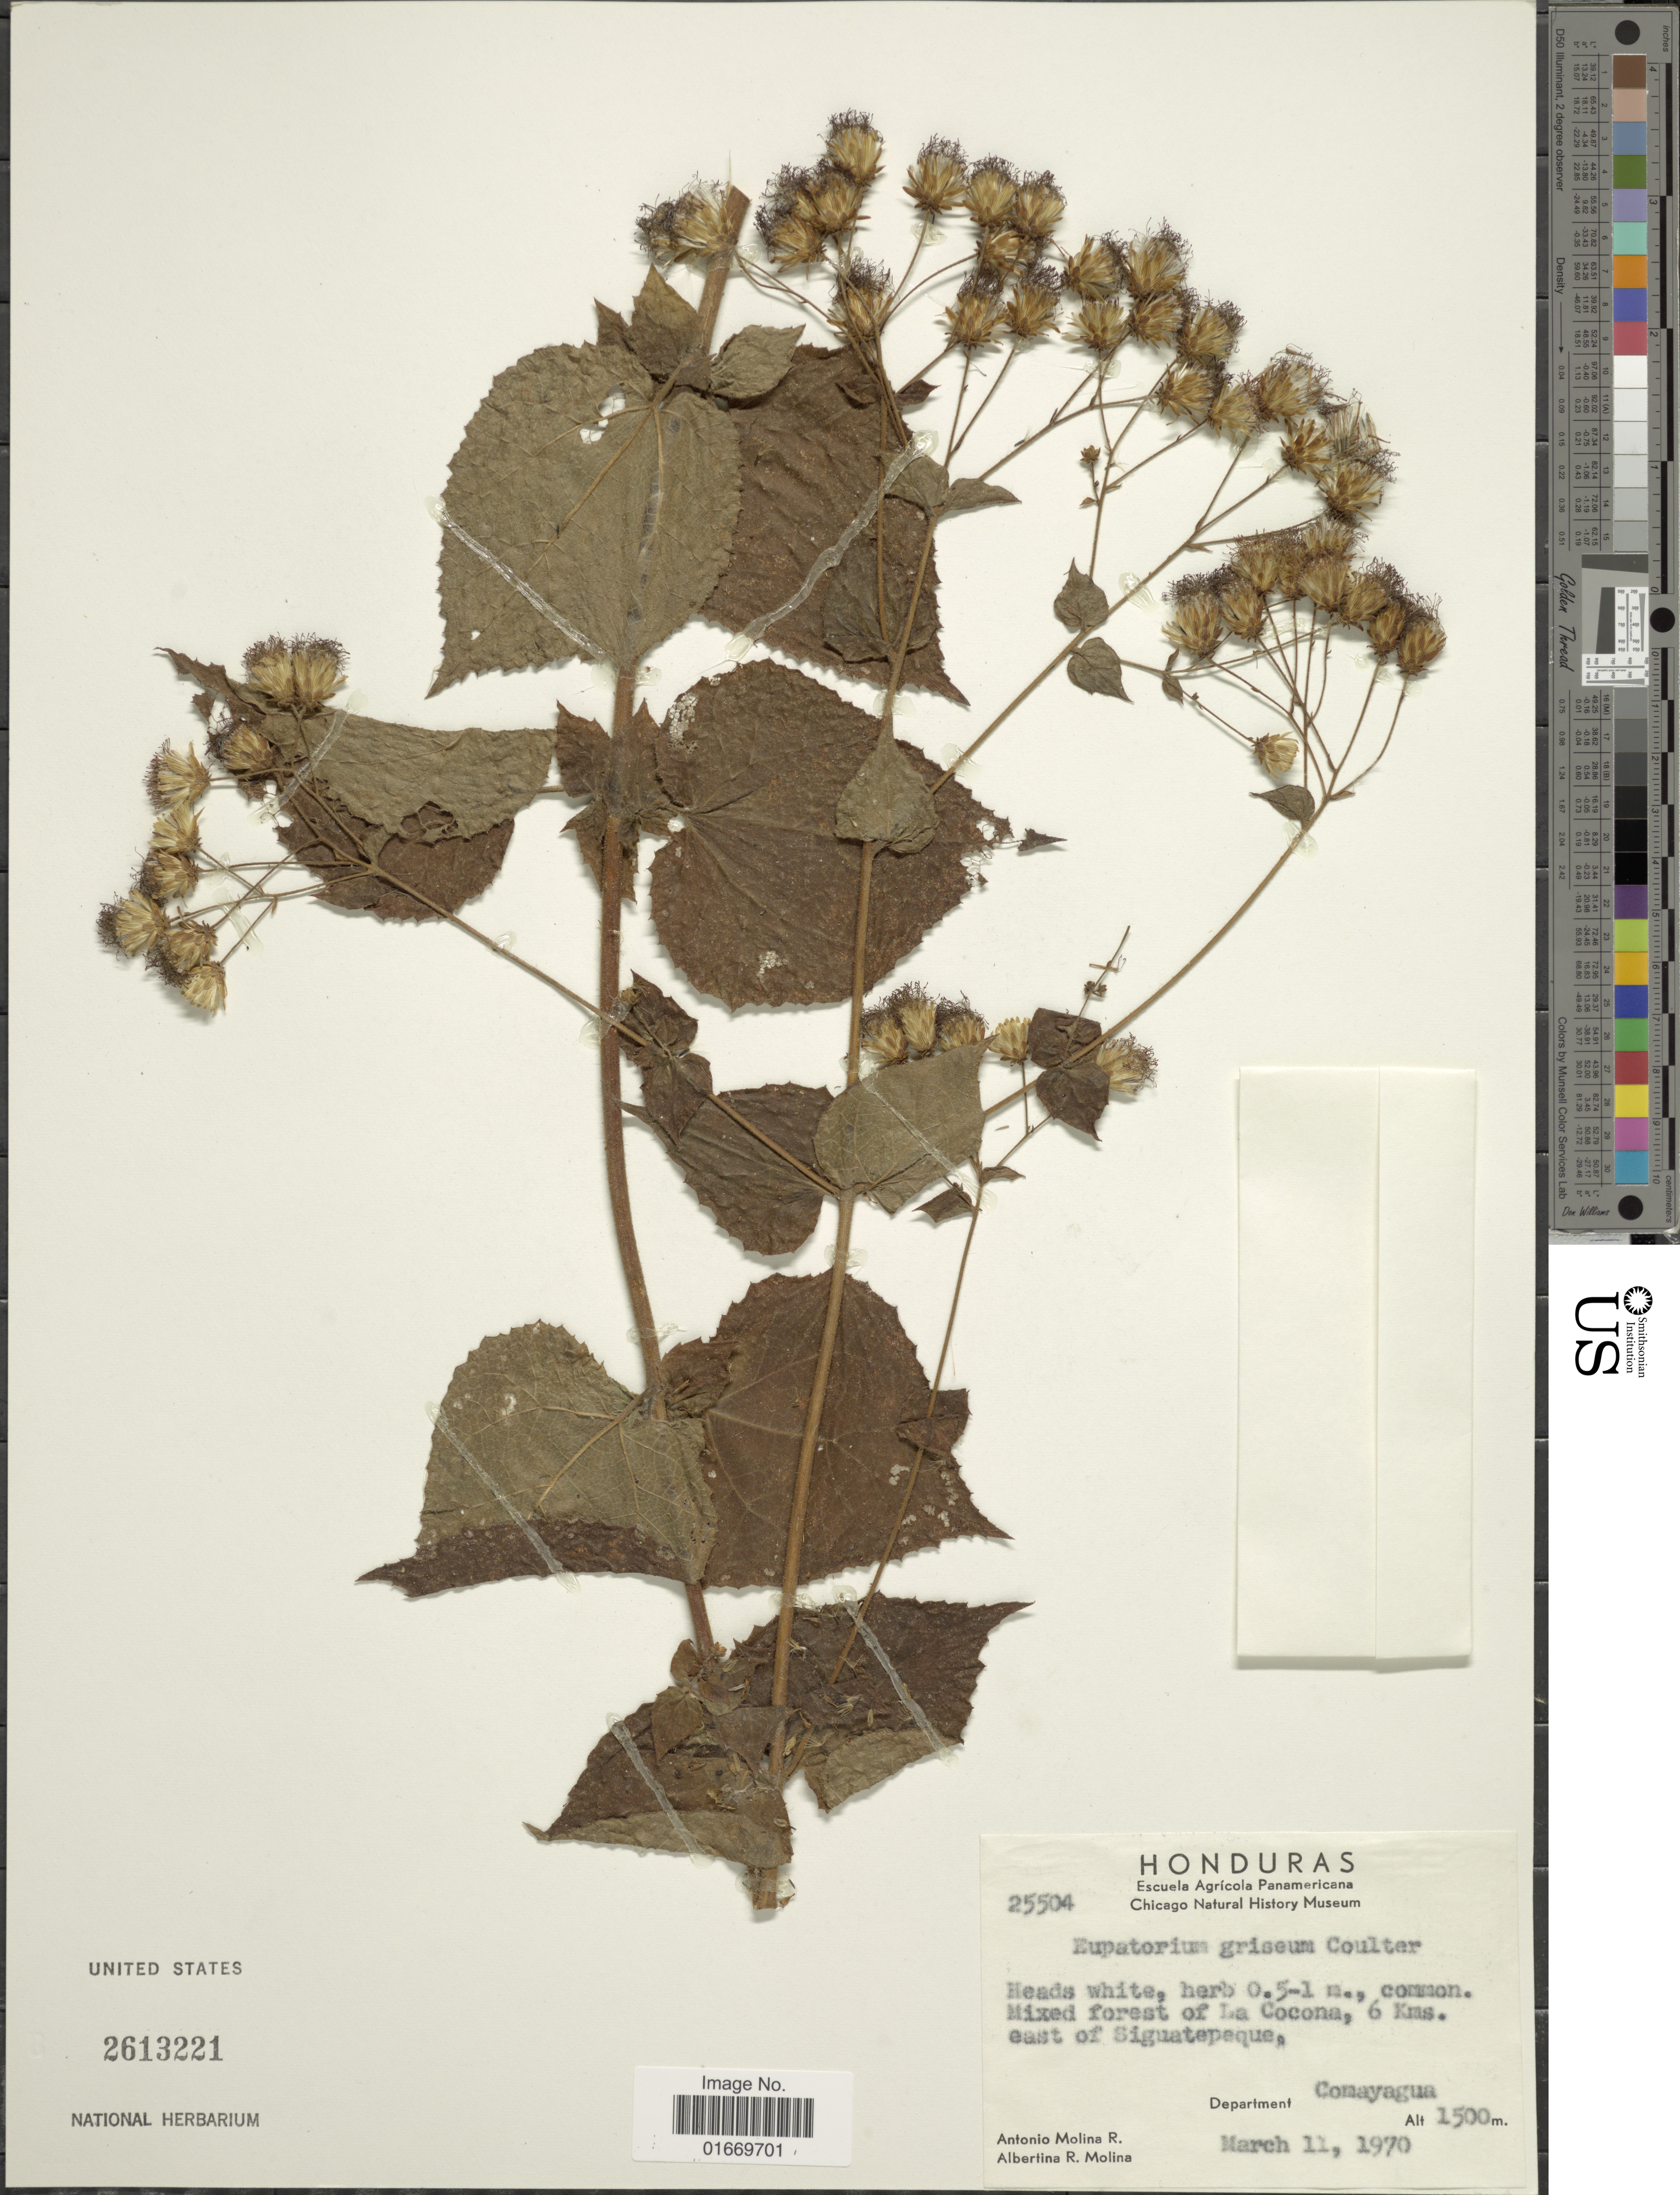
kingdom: Plantae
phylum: Tracheophyta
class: Magnoliopsida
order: Asterales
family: Asteraceae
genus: Peteravenia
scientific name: Peteravenia grisea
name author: (J.M. Coult.) R.M. King & H. Rob.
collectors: A. Molina R. & A. R. Molina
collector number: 25504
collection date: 1970-03-11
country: Honduras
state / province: Comayagua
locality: Honduras. Mixed forest of La Cocona, 6 Kms. east of Siguatepeque, Department Comayagua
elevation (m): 1500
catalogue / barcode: US 2613221